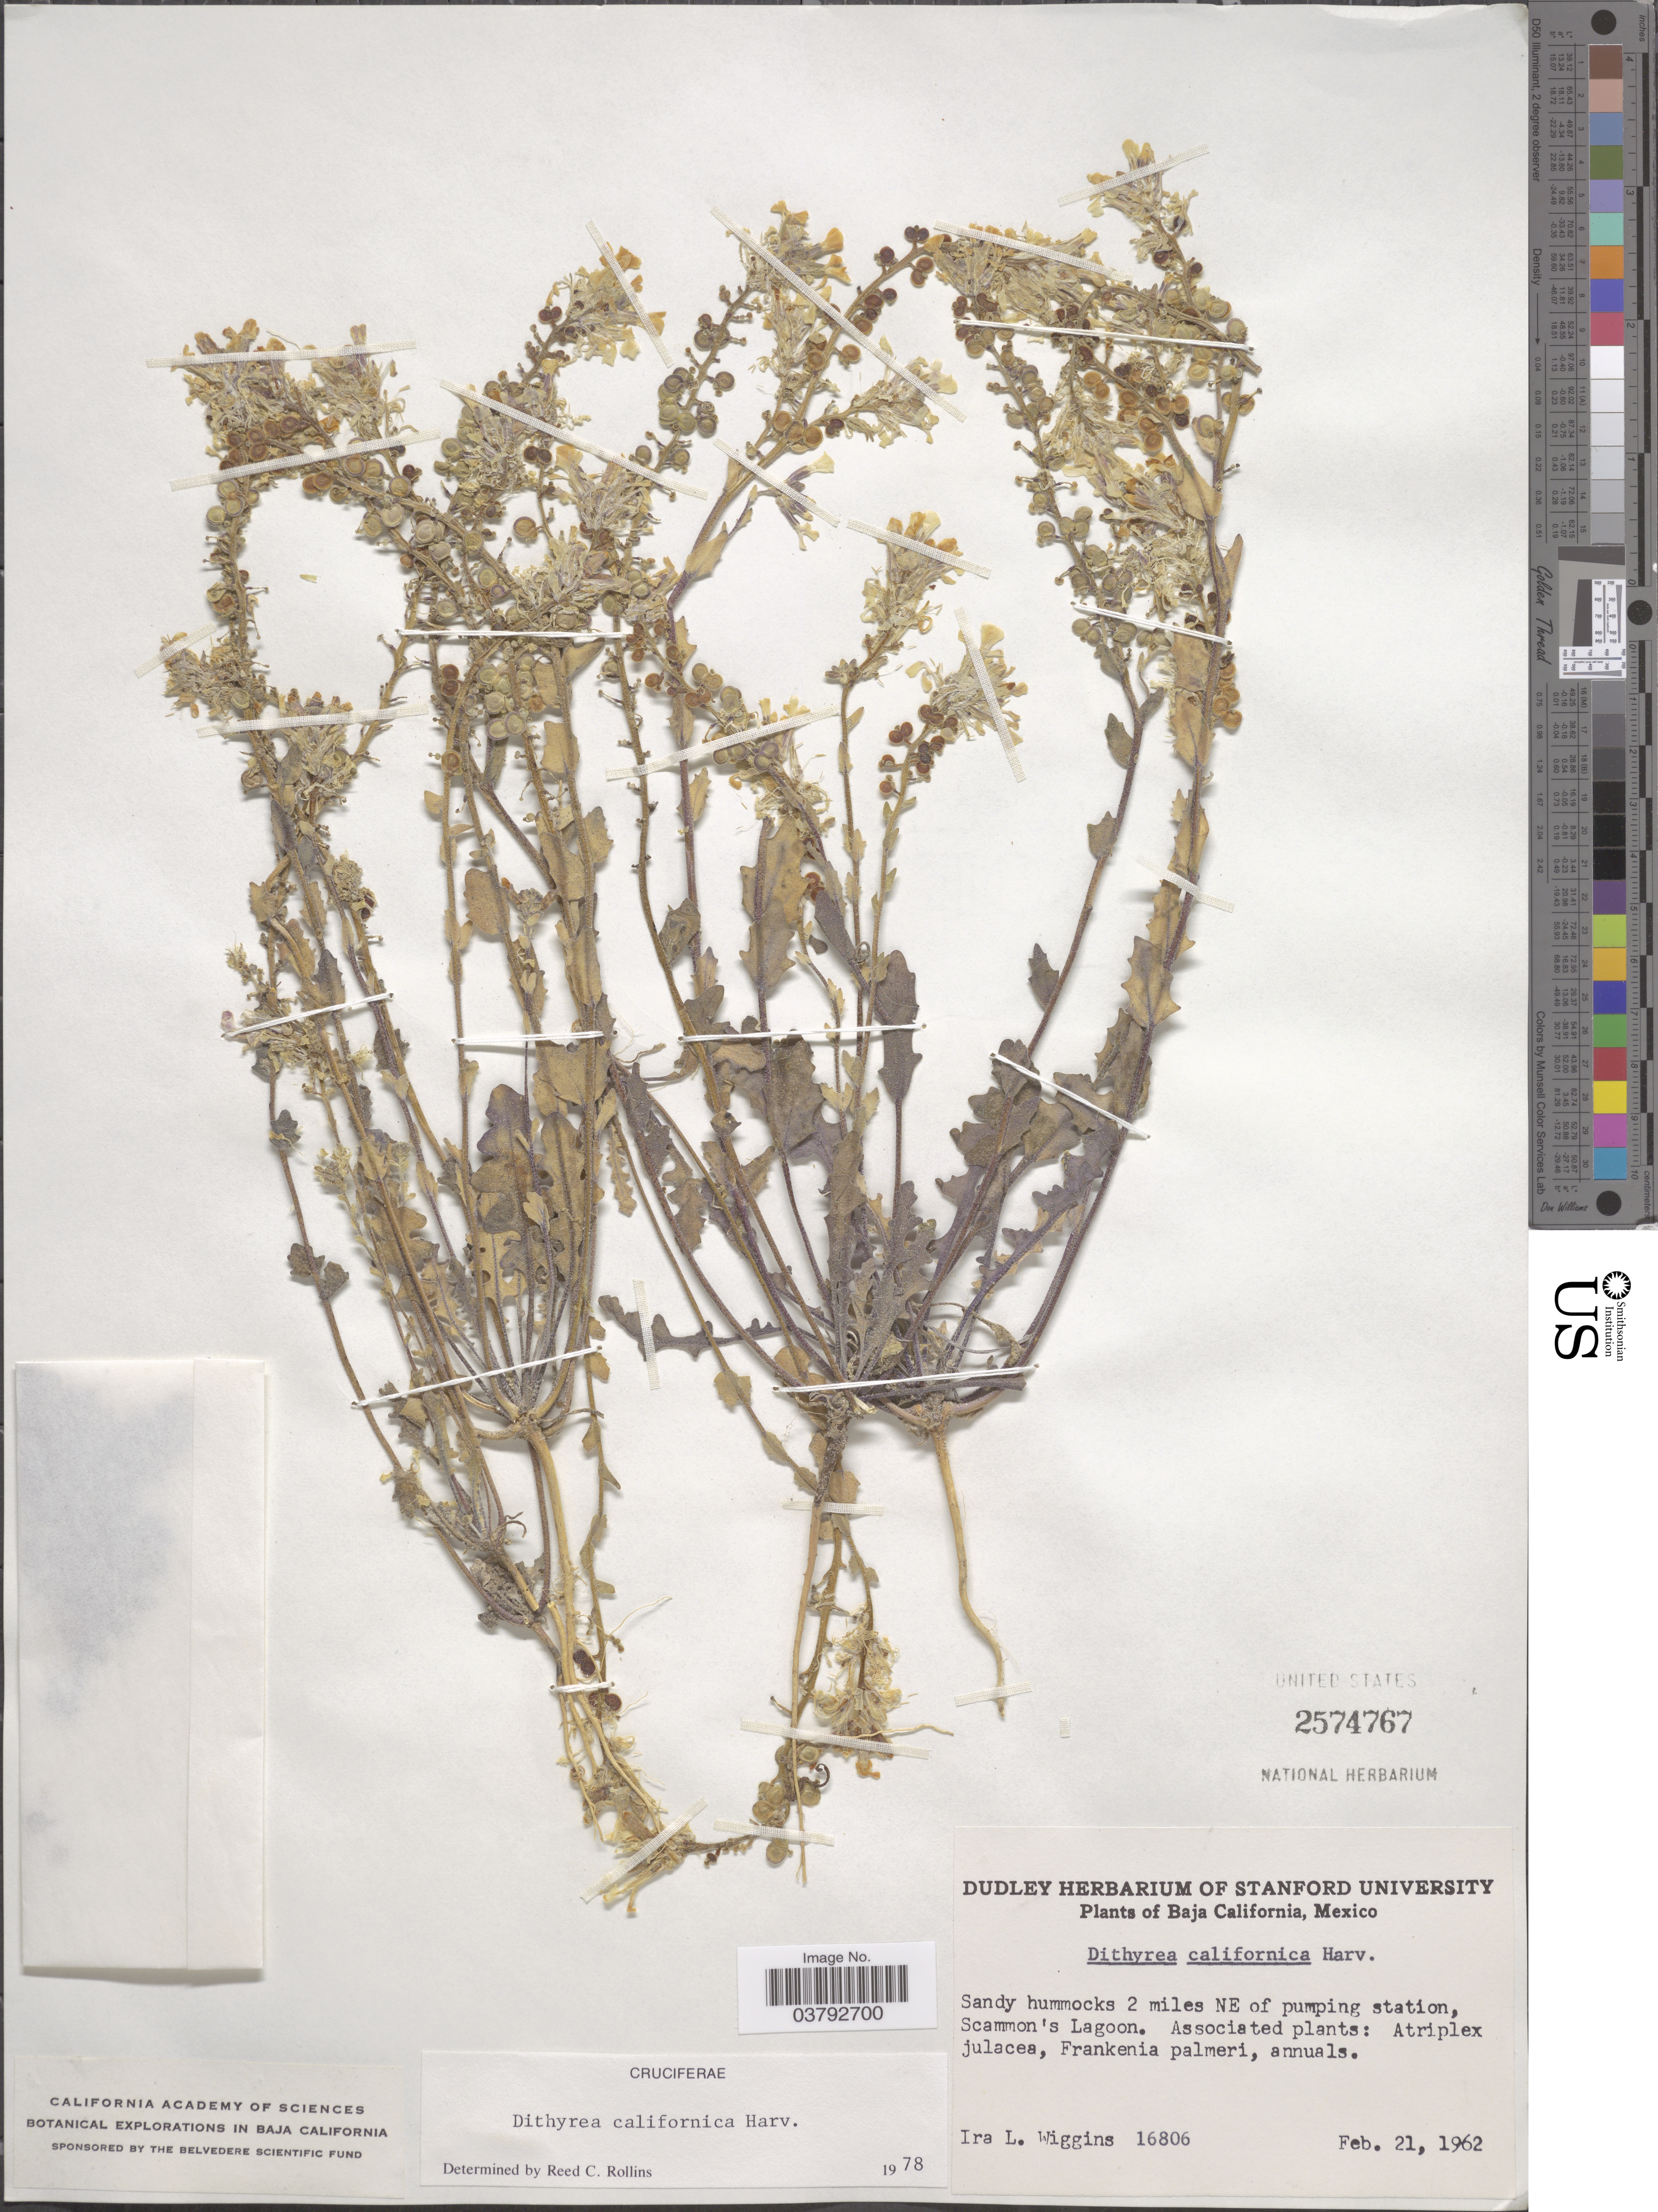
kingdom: Plantae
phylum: Tracheophyta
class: Magnoliopsida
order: Brassicales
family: Brassicaceae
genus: Dithyrea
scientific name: Dithyrea californica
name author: Harv.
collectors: I. L. Wiggins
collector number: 16806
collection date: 1962-02-21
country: Mexico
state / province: Baja California Sur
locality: Sandy hummocks 2 miles NE of pumping station, Scammon's Lagoon.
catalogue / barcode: US 2574767